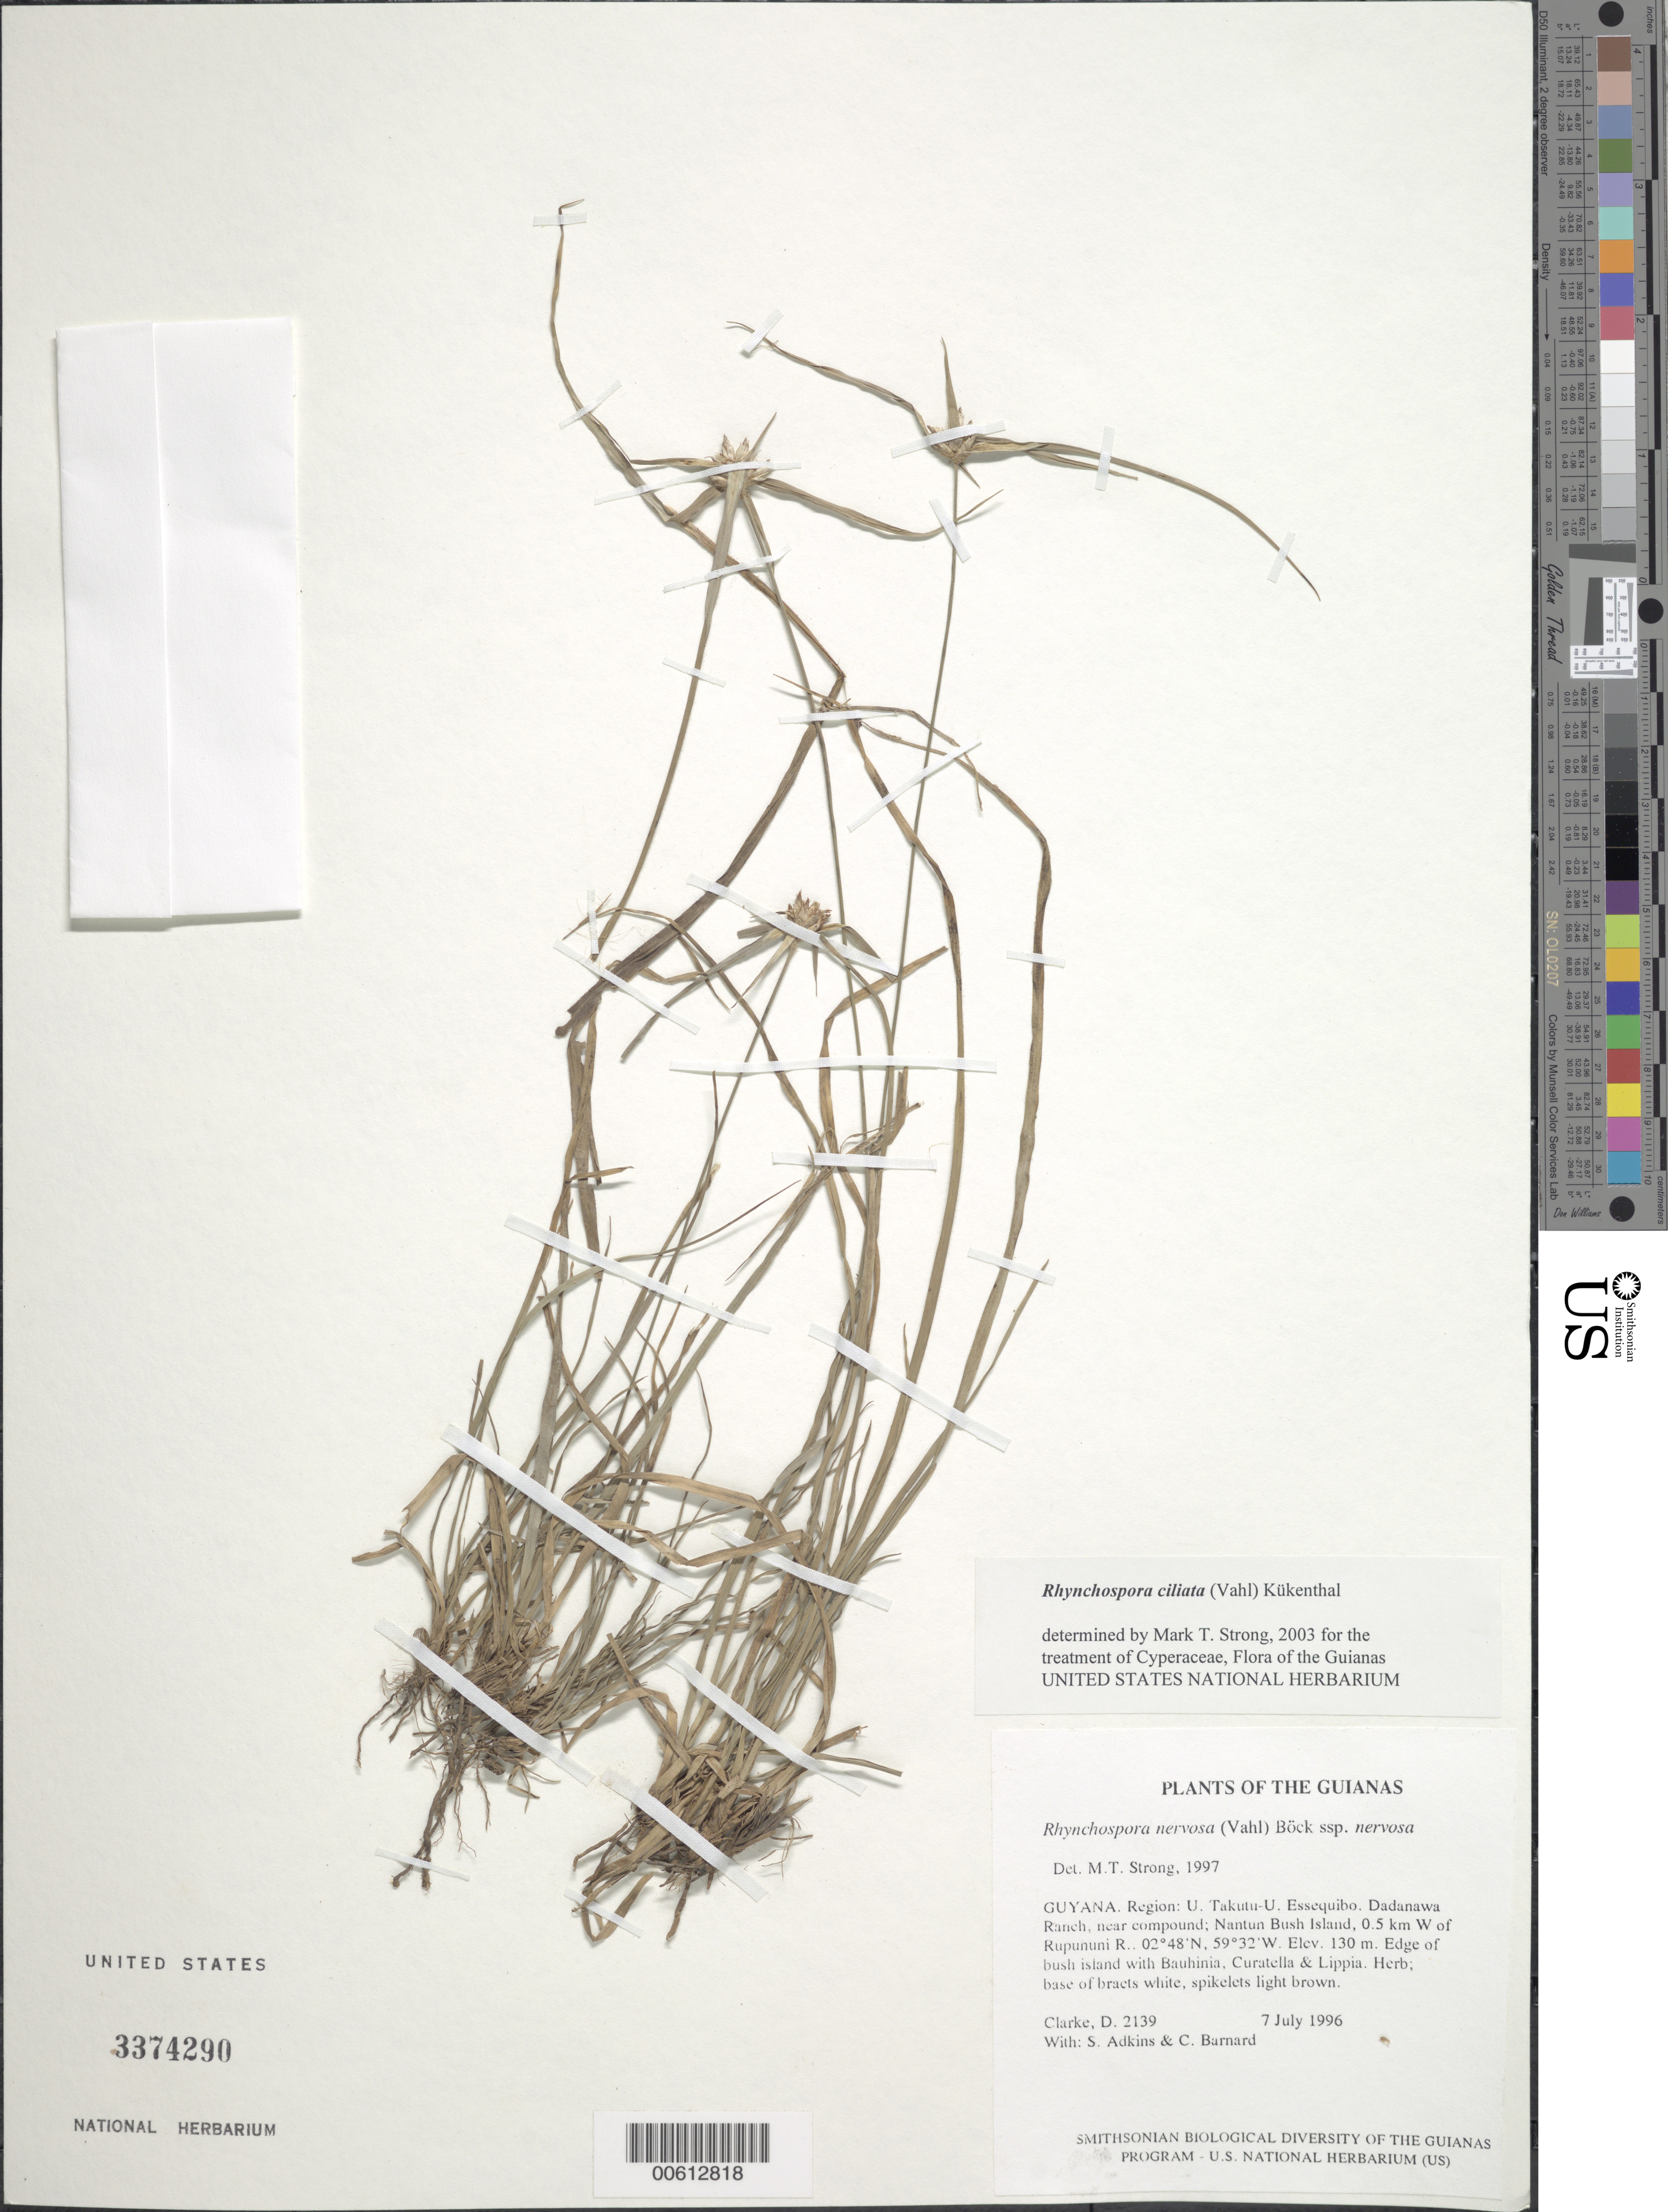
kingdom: Plantae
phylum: Tracheophyta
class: Liliopsida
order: Poales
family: Cyperaceae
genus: Rhynchospora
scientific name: Rhynchospora ciliata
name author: (G. Mey.) Kük.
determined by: Strong, M. T., (US), Smithsonian Institution - National Museum of Natural History (UNITED STATES)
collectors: H. D. Clarke, S. Adkins & C. Bernard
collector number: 2139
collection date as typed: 7 July 1996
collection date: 1996-07-07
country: Guyana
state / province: U. Takutu-U. Essequibo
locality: Dadanawa Ranch, near compound; Nantun Bush Island, 0.5 km W of Rupununi R.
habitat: Edge of bush island with Bauhinia, Curatella & Lippia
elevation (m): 130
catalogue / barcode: US 3374290